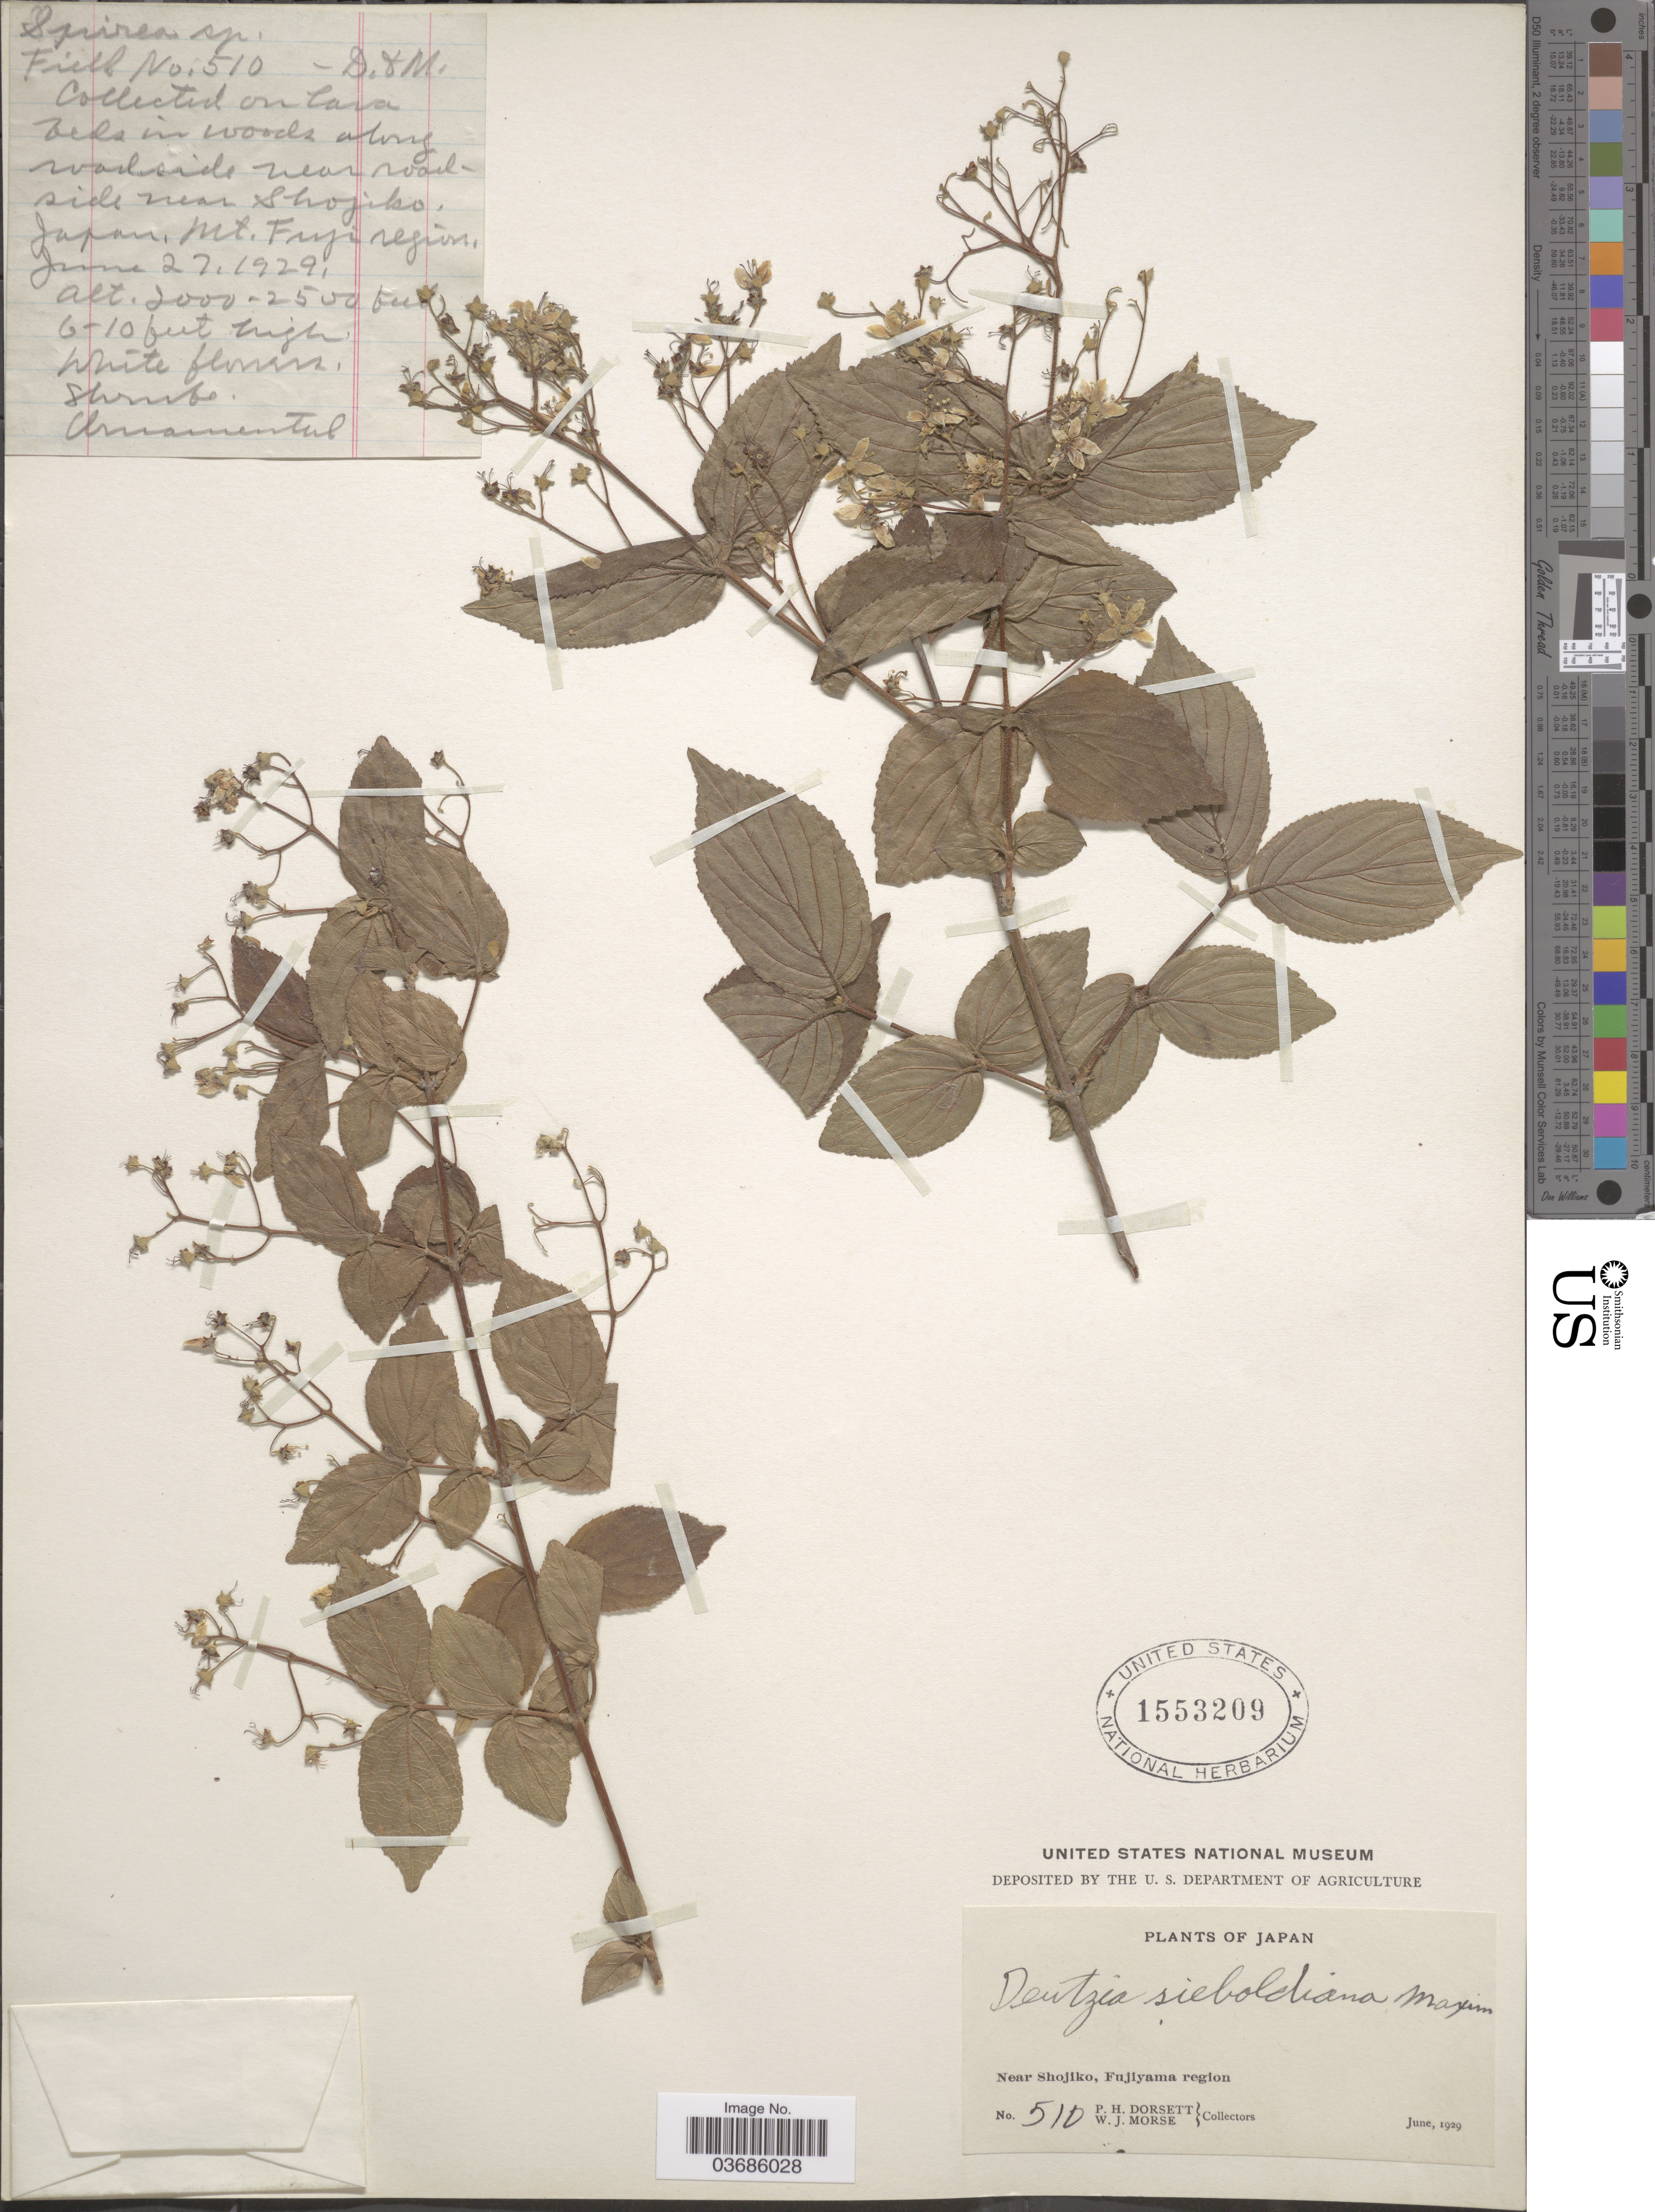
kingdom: Plantae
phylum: Tracheophyta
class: Magnoliopsida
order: Cornales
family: Hydrangeaceae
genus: Deutzia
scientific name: Deutzia sieboldiana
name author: Maxim.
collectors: P. H. Dorsett & W. J. Morse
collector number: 510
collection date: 1929-06-27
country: Japan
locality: Near roadside near Shojiko, Mt. Fuji region. Fujiyama region.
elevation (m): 610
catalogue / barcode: US 1553209